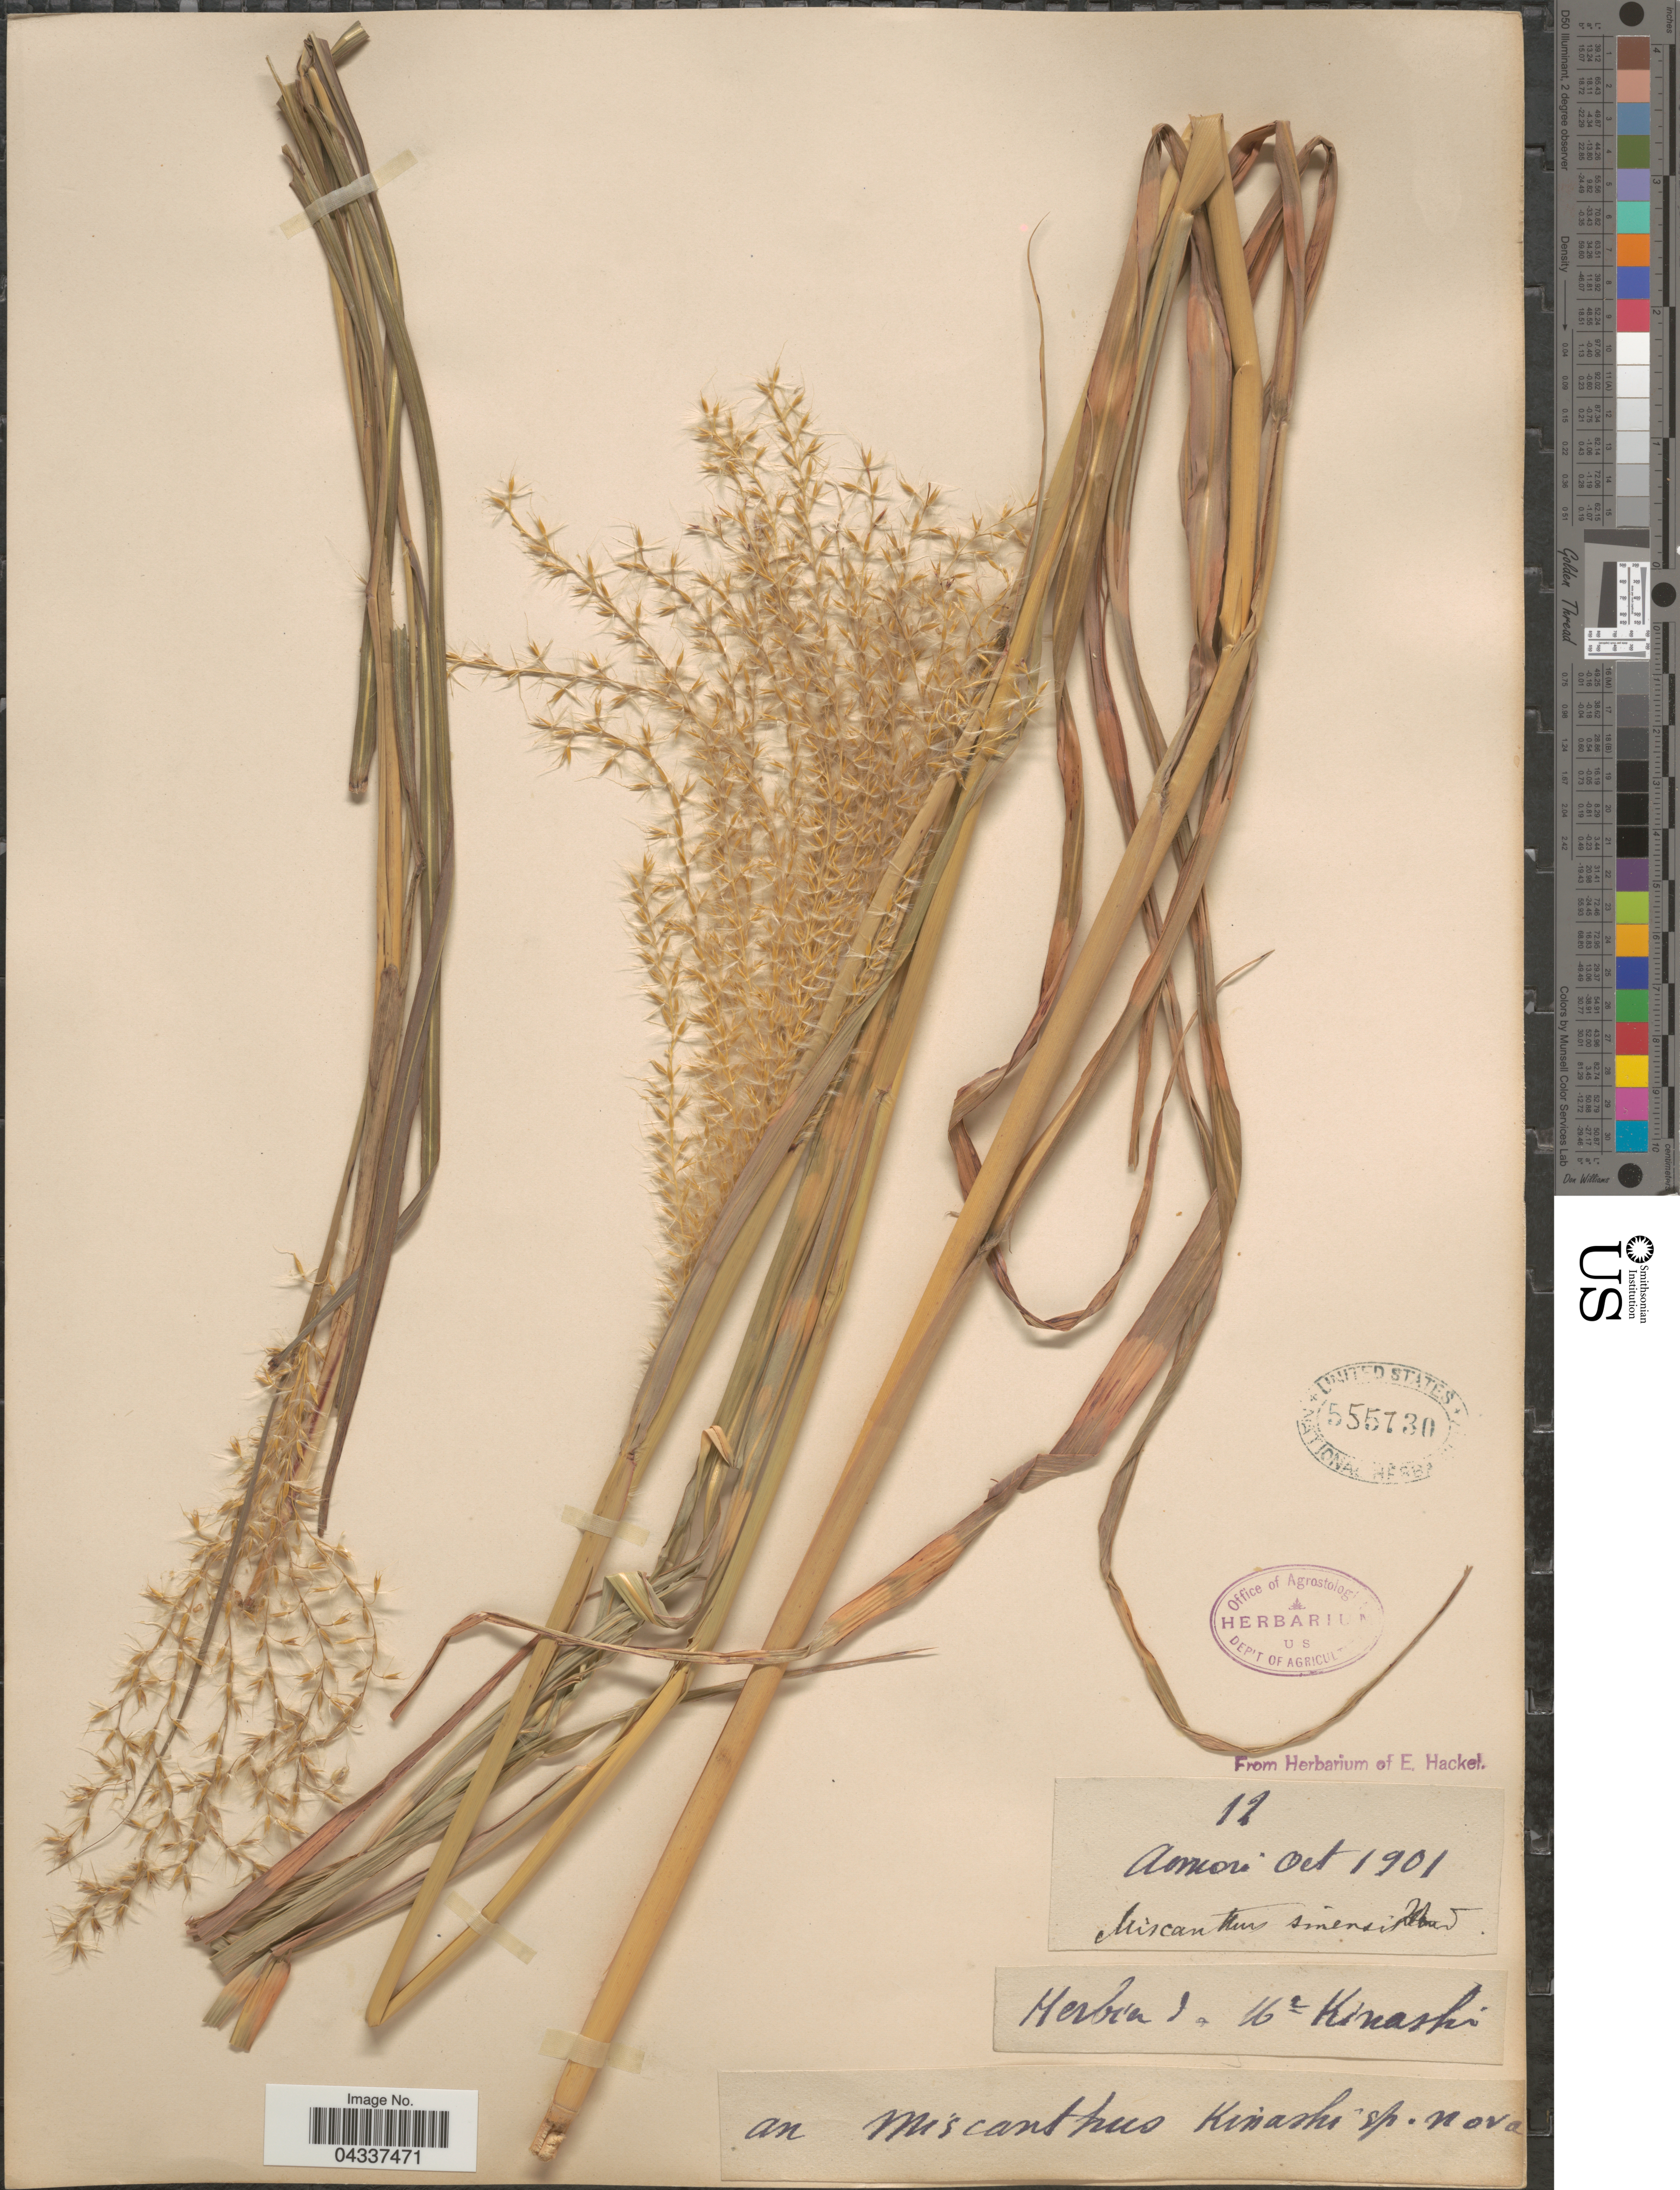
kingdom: Plantae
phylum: Tracheophyta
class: Liliopsida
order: Poales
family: Poaceae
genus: Miscanthus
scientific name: Miscanthus sinensis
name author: Andersson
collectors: Ex herb. Kinashi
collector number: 12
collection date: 1901-10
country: Japan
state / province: Aomori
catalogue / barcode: US 555730